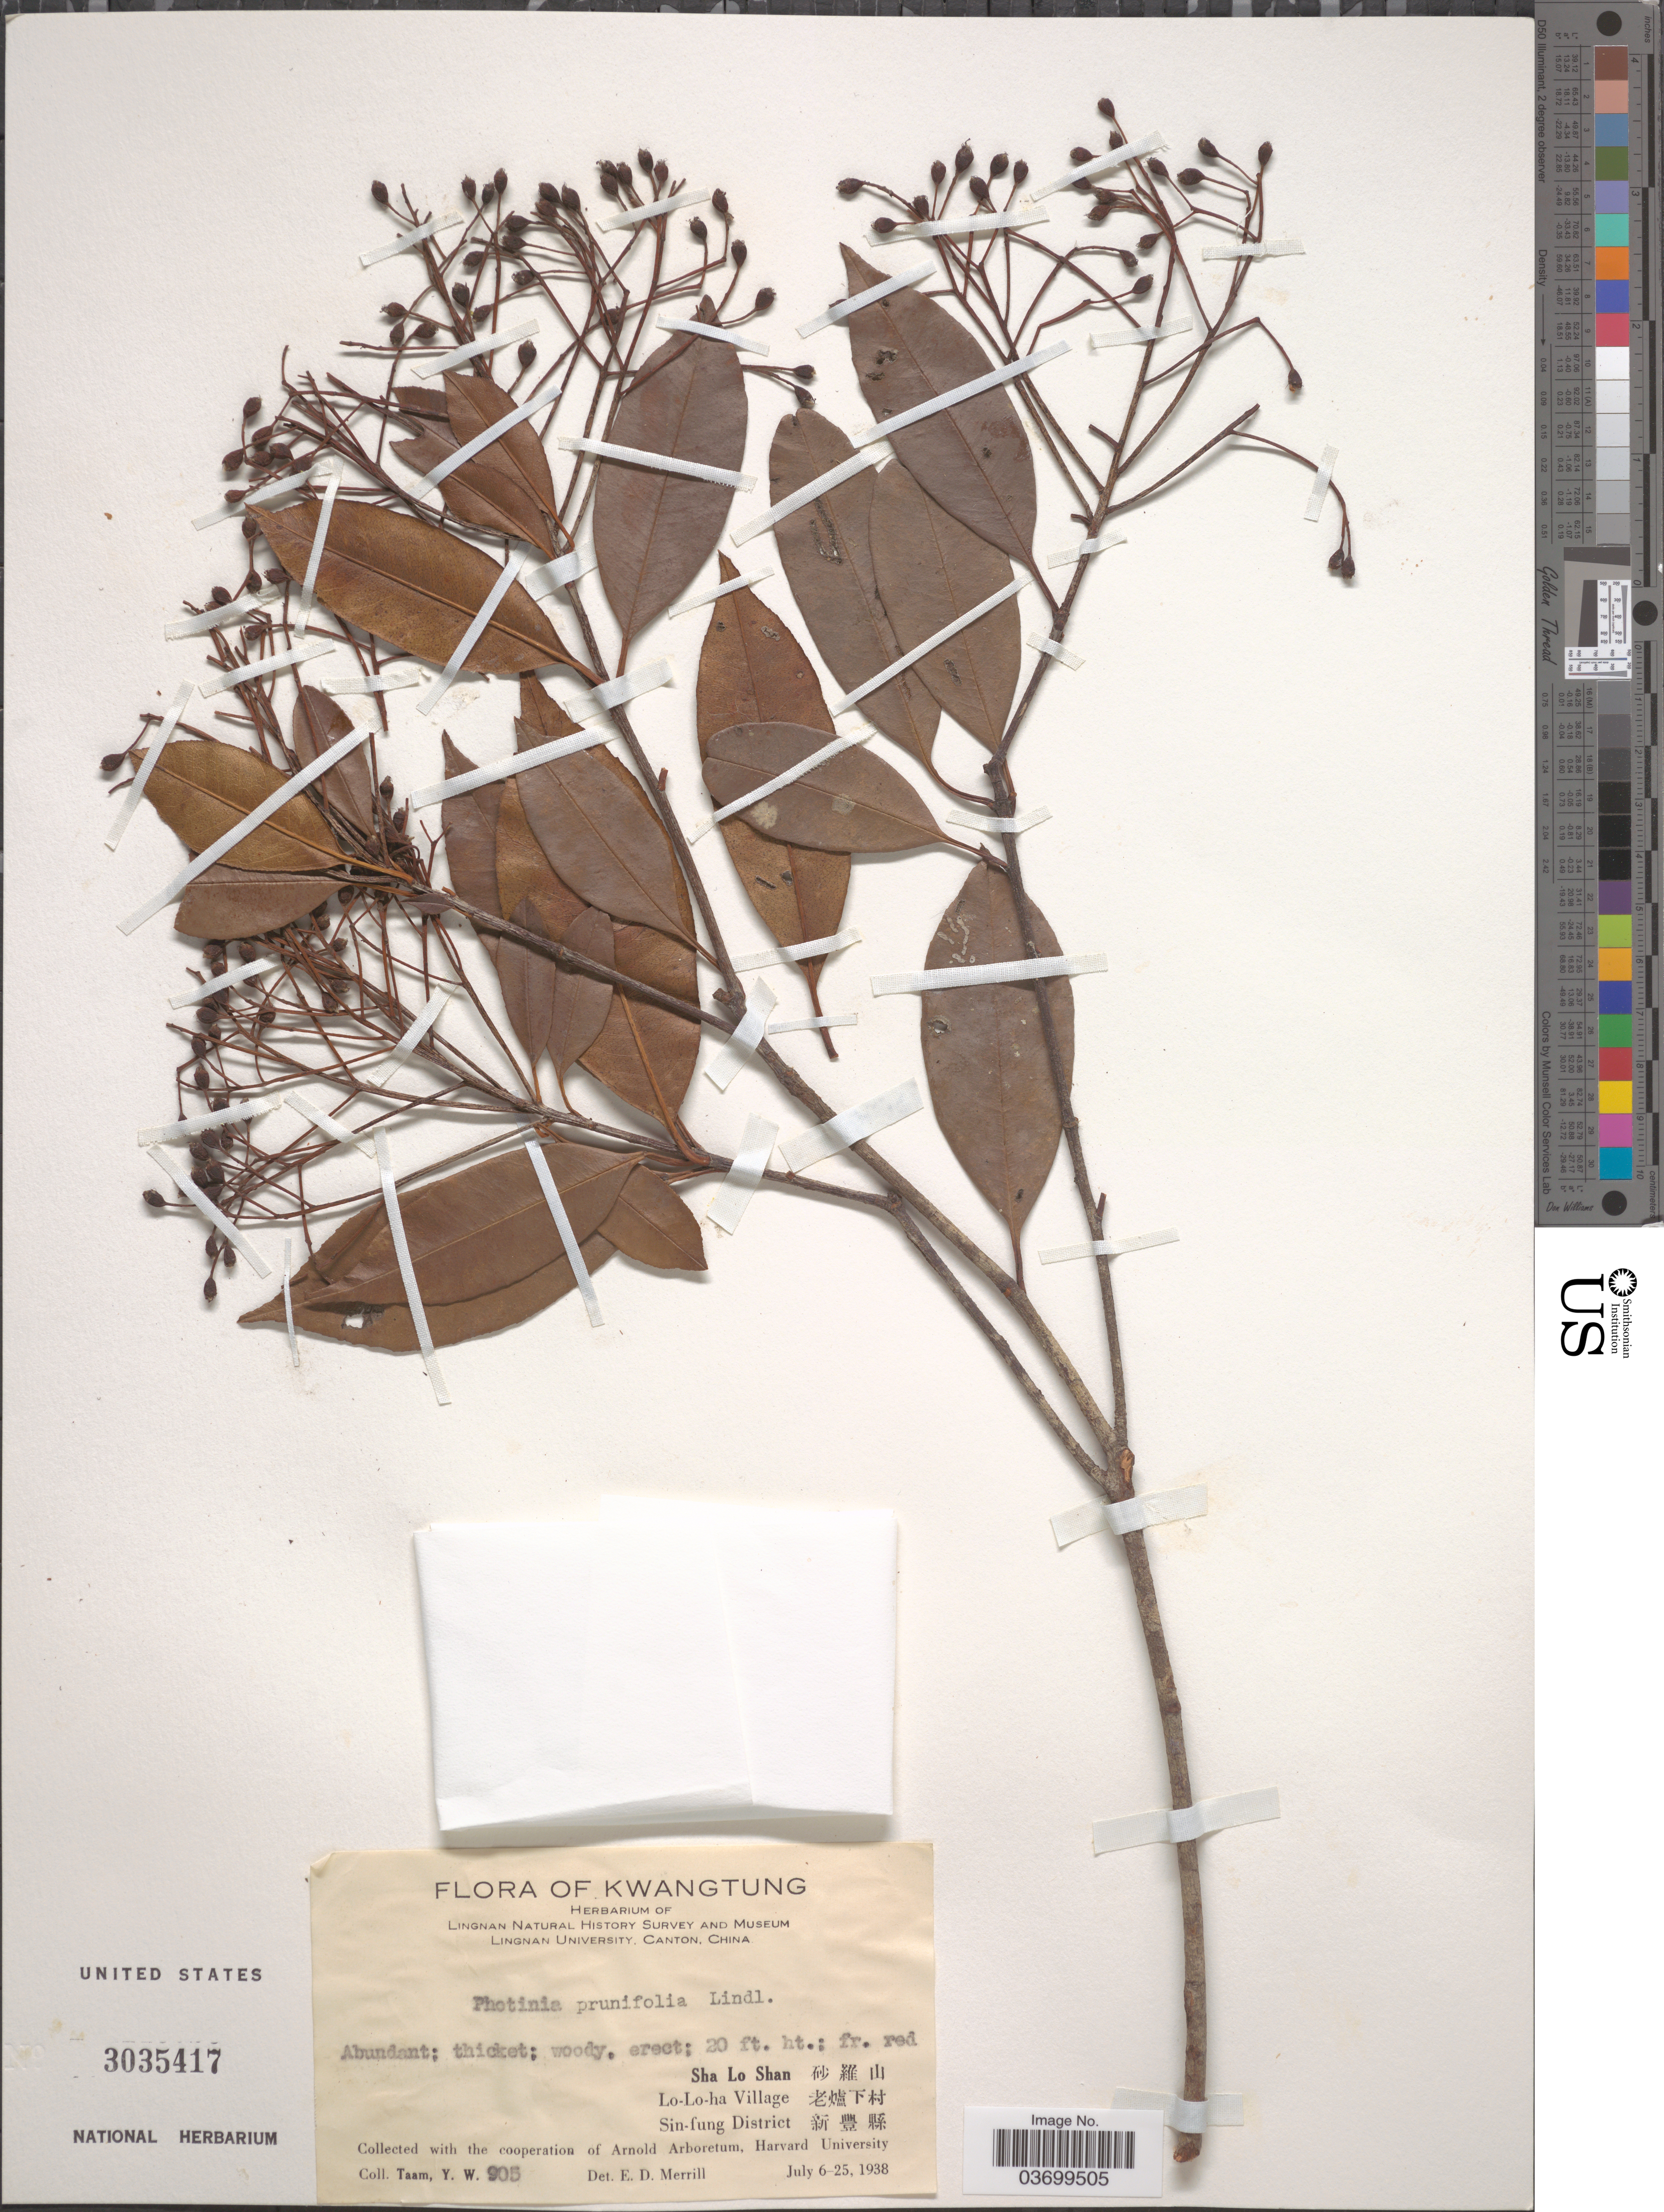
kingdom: Plantae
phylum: Tracheophyta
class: Magnoliopsida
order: Rosales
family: Rosaceae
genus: Photinia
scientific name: Photinia prunifolia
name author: (Hook. & Arn.) Lindl.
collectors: Y. W. Taam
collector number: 905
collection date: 1938-07-06/1938-07-25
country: China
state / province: Guangdong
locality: Kwangtung. Sha Lo Shan X. Lo-Lo-ha Village X. Sin-fung District X.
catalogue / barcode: US 3035417